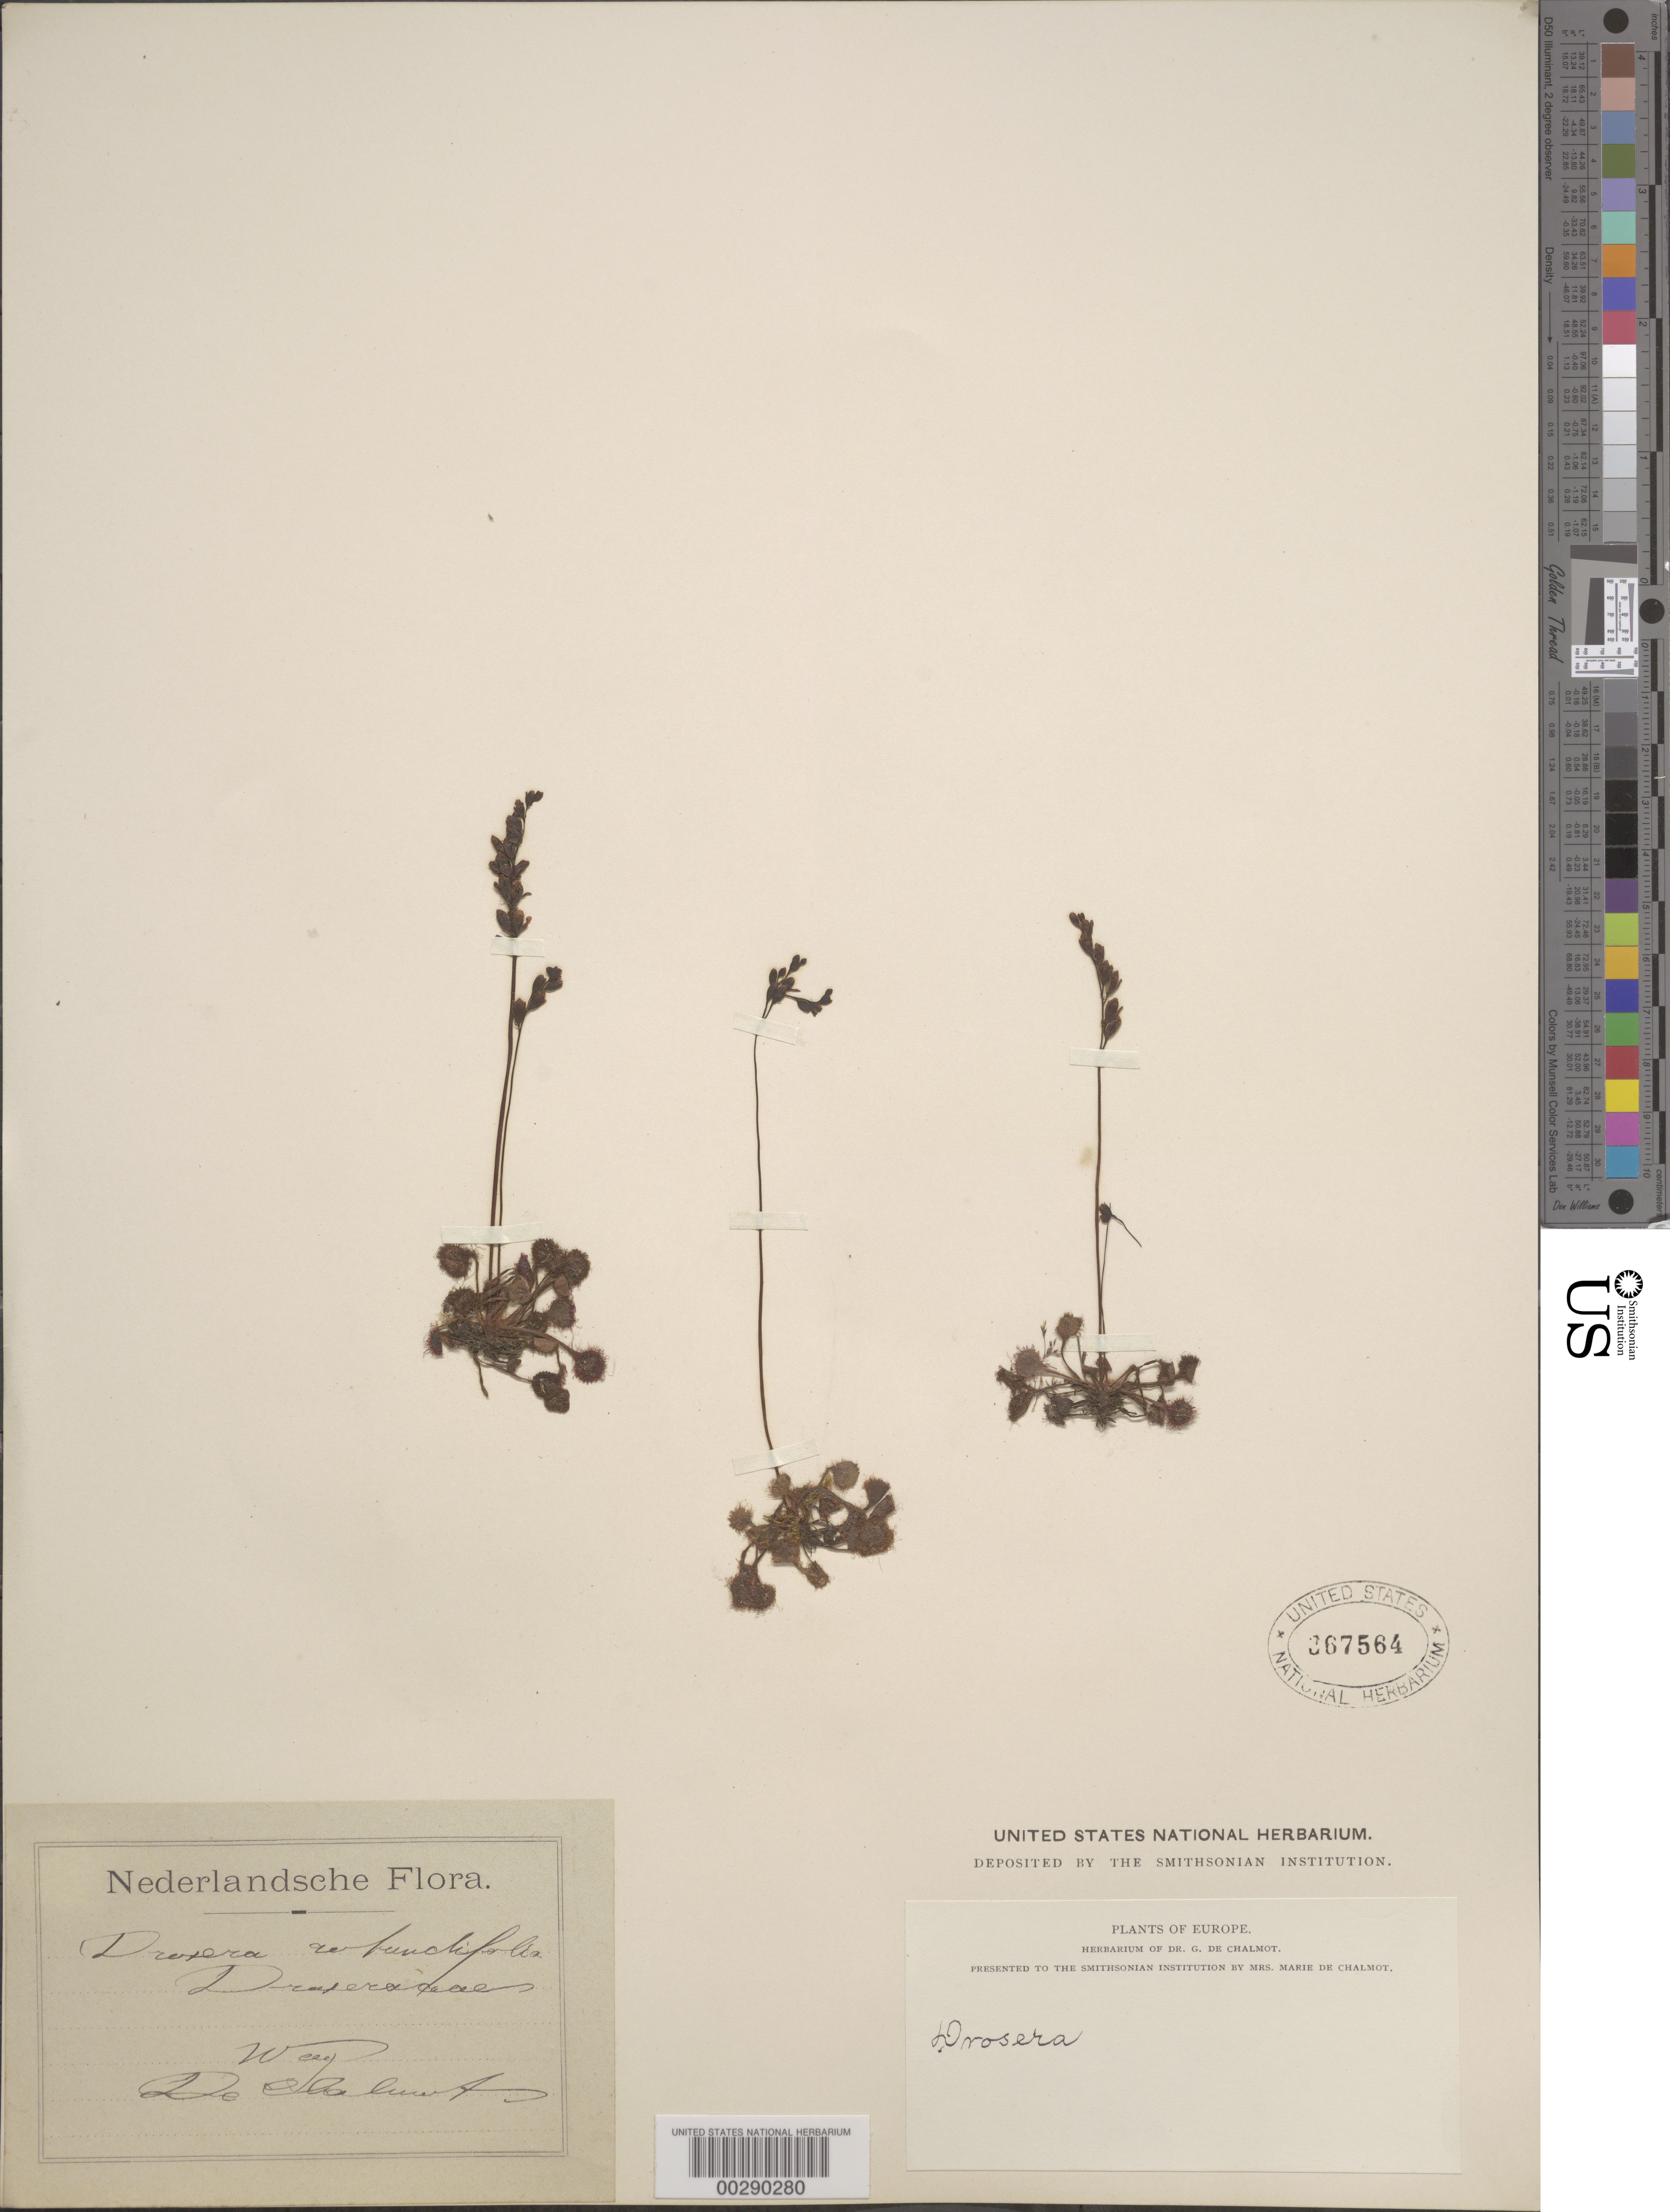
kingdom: Plantae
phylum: Tracheophyta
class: Magnoliopsida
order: Caryophyllales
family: Droseraceae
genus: Drosera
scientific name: Drosera rotundifolia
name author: L.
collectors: G. de Chalmot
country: Netherlands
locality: Way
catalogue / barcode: US 367564